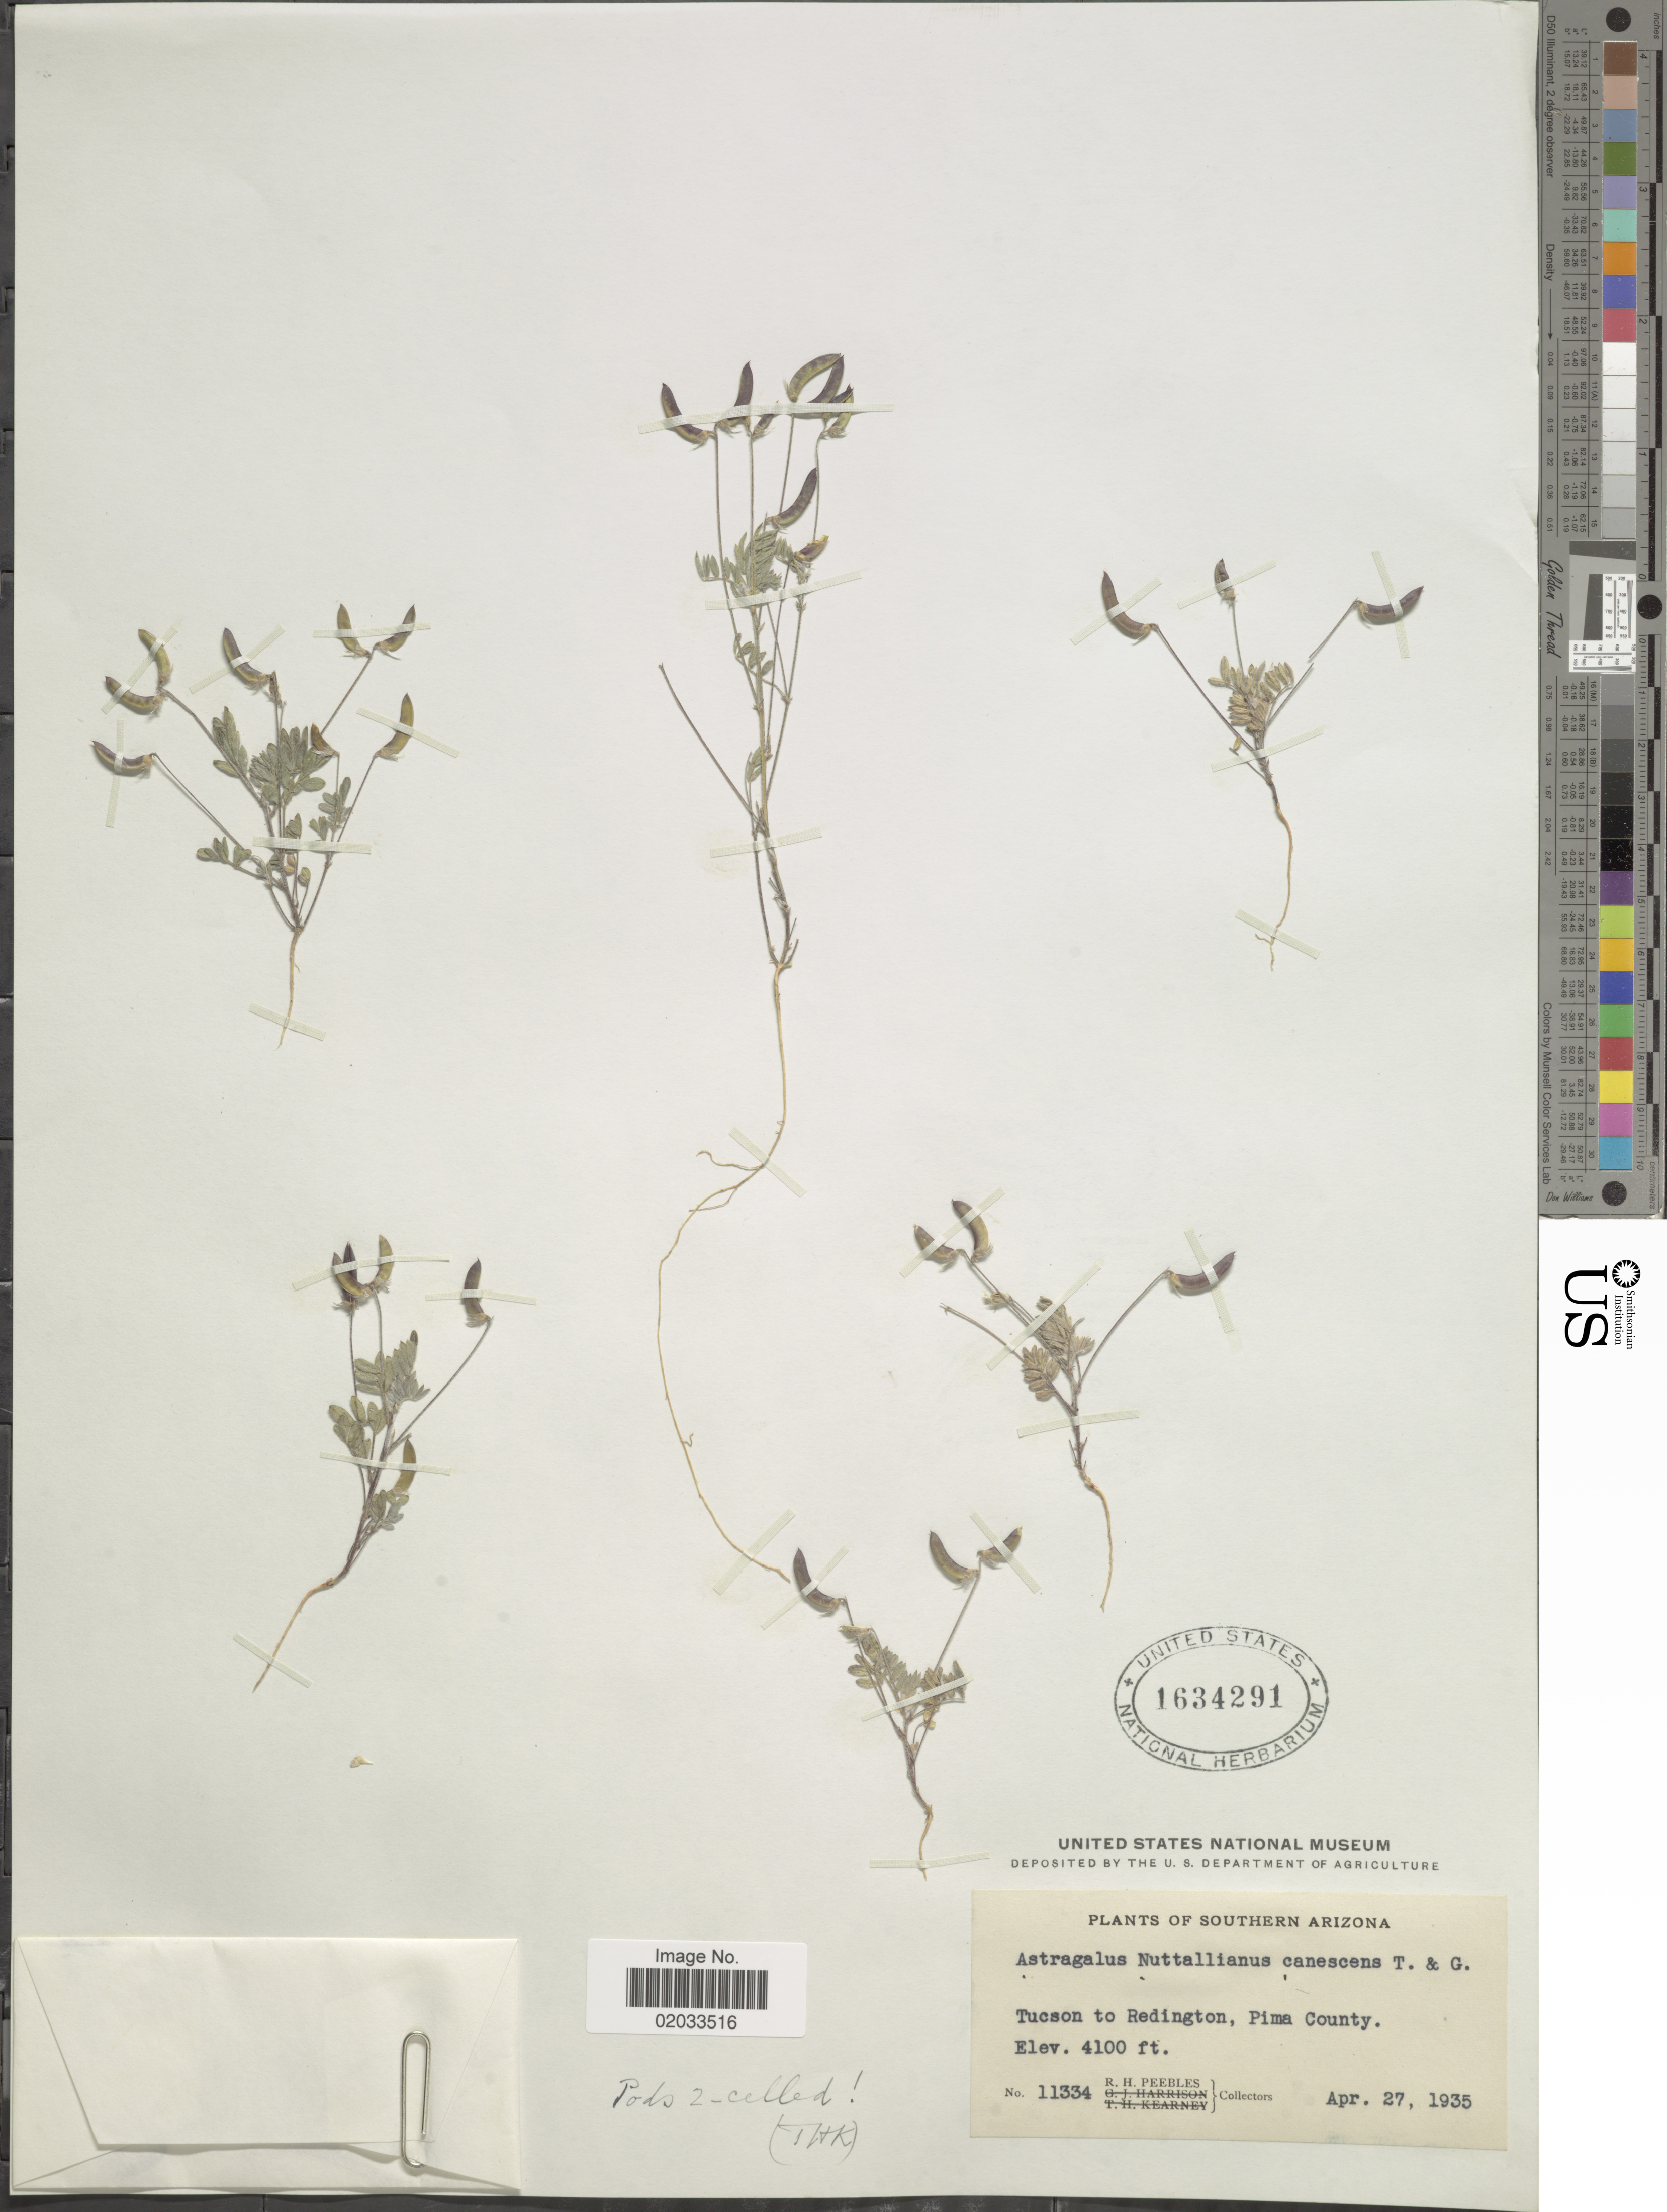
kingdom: Plantae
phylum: Tracheophyta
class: Magnoliopsida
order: Fabales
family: Fabaceae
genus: Astragalus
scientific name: Astragalus emoryanus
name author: (Rydb.) Cory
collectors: R. H. Peebles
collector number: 11334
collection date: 1935-04-27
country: United States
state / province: Arizona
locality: Southern Arizona, Tucson to Redington, Pima County.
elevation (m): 1250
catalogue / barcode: US 1634291